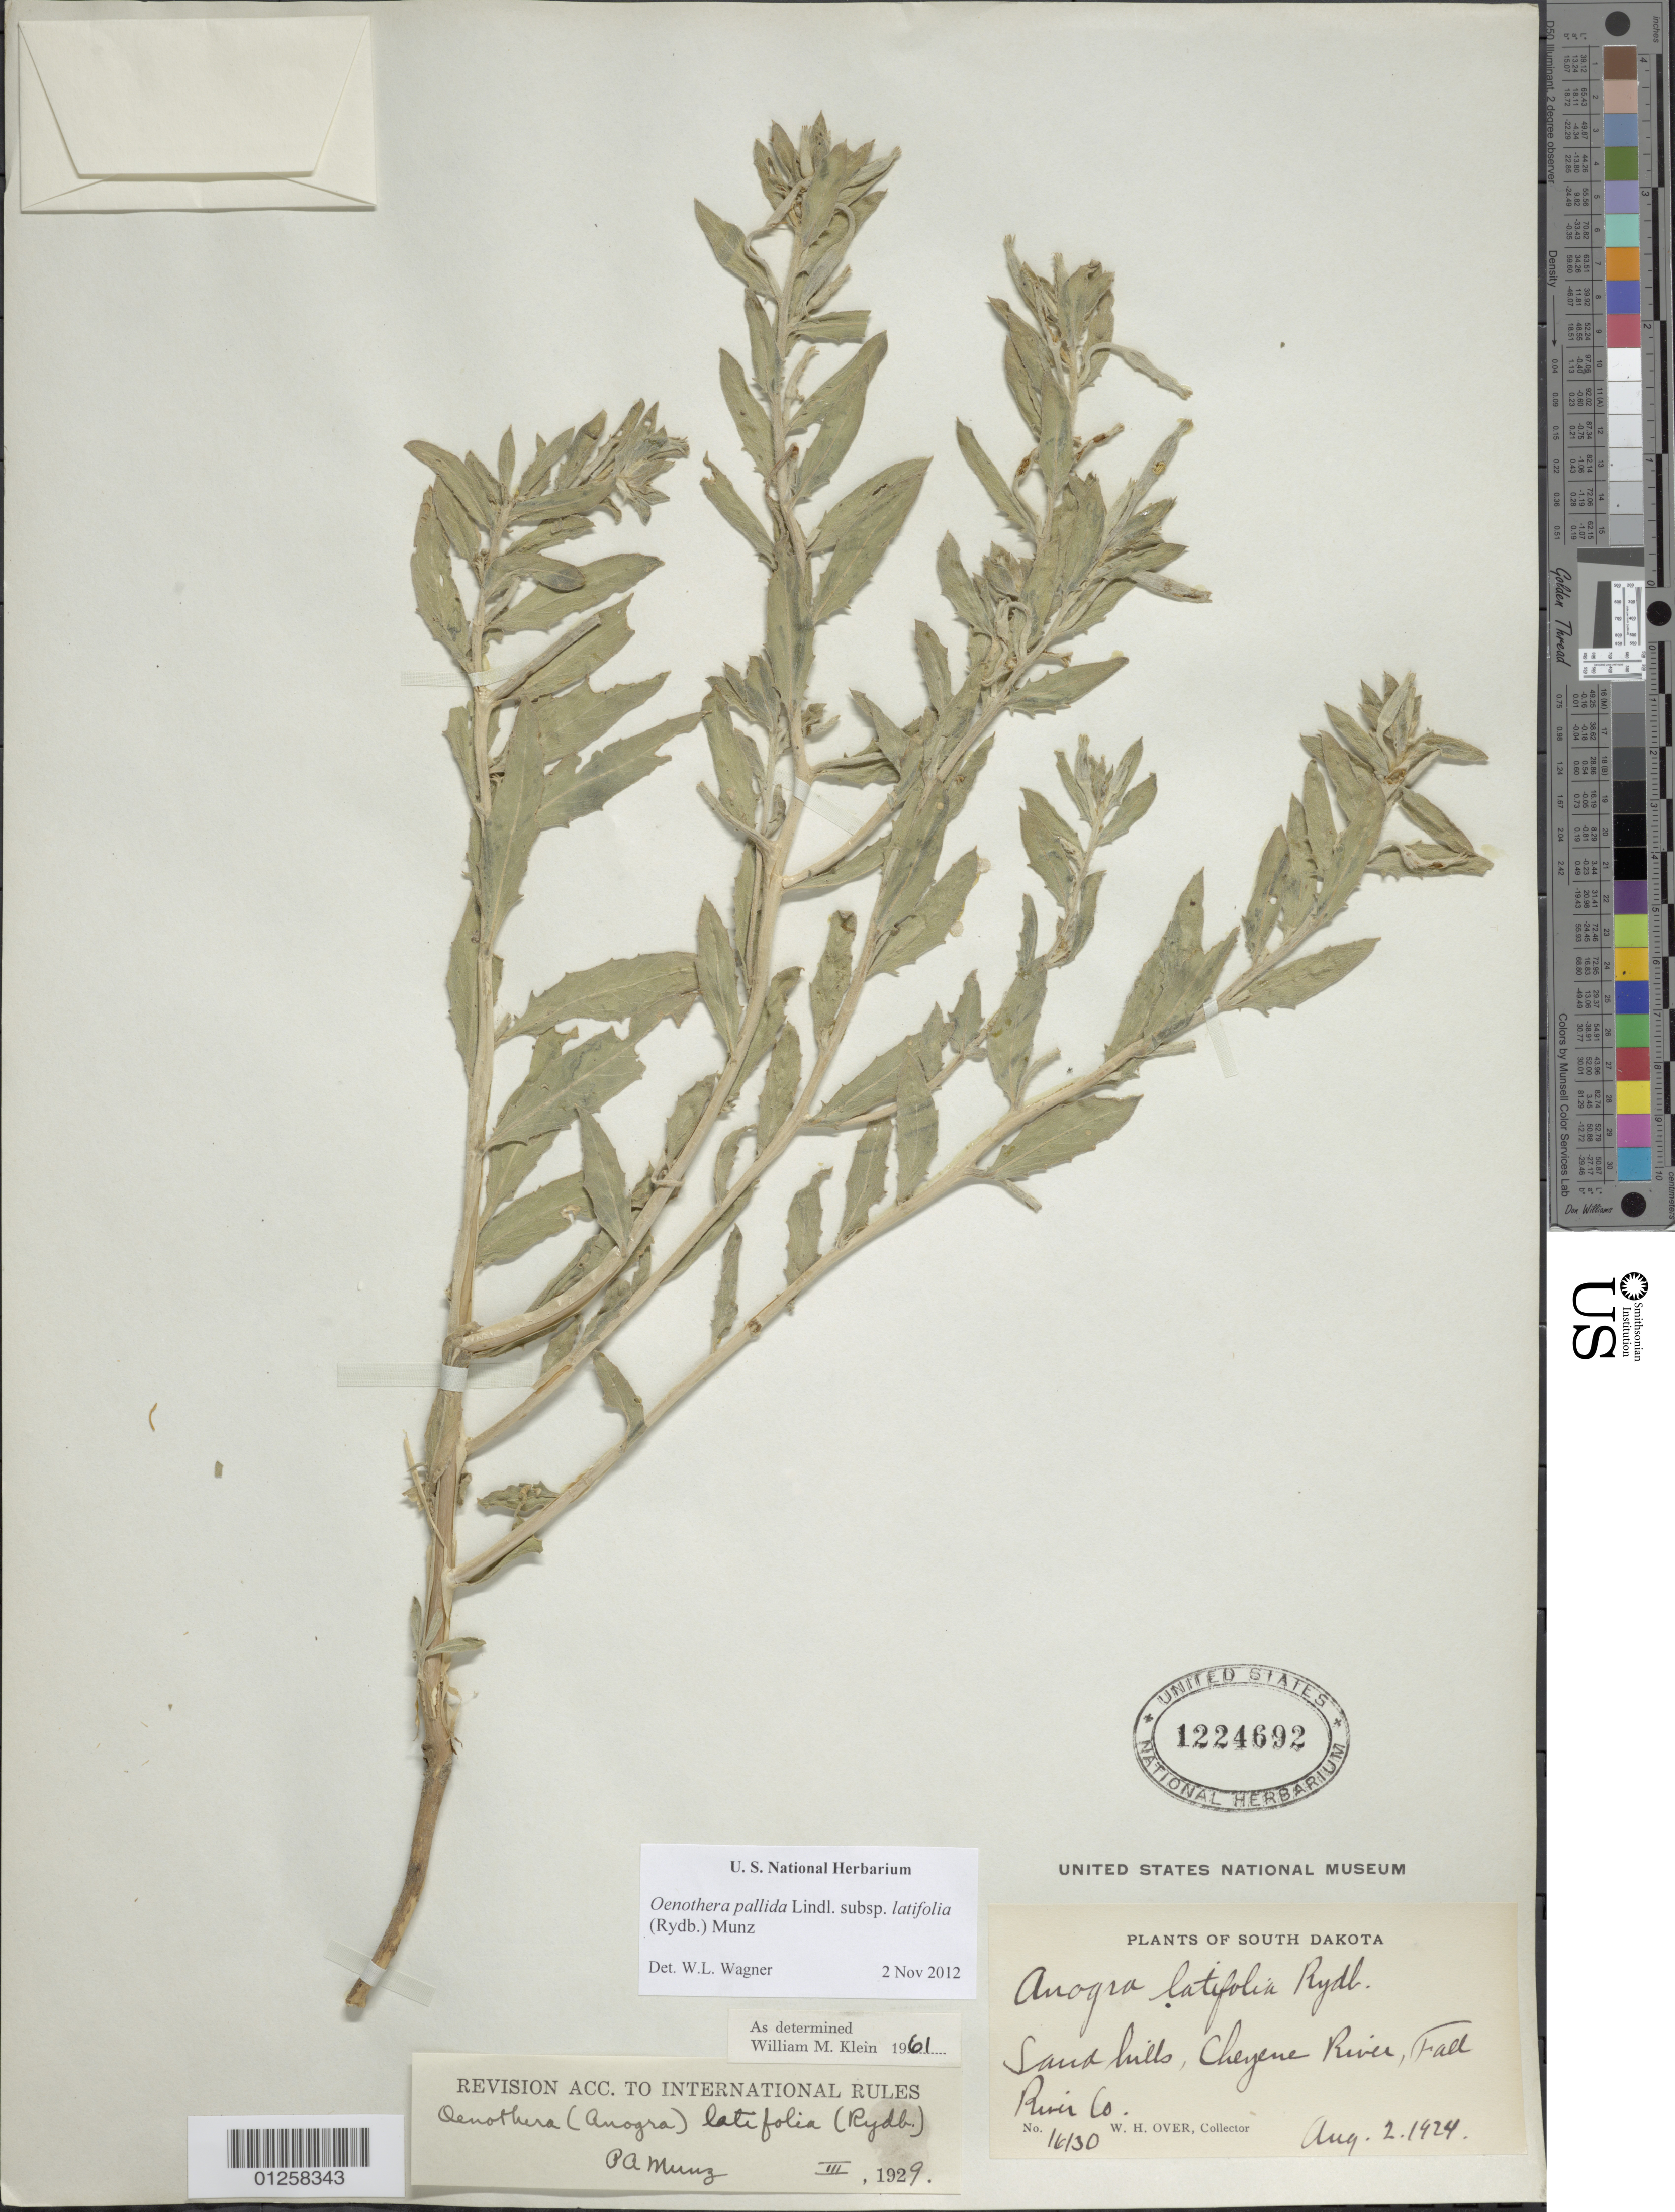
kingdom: Plantae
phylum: Tracheophyta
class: Magnoliopsida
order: Myrtales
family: Onagraceae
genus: Oenothera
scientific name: Oenothera pallida subsp. latifolia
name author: (Rydb.) Munz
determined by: Wagner, W. L., (BOT), Smithsonian Institution - National Museum of Natural History (UNITED STATES)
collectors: W. Over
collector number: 16130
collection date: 1924-08-02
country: United States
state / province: South Dakota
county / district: Fall River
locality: Sand hills, Cheyene.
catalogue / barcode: US 1224692